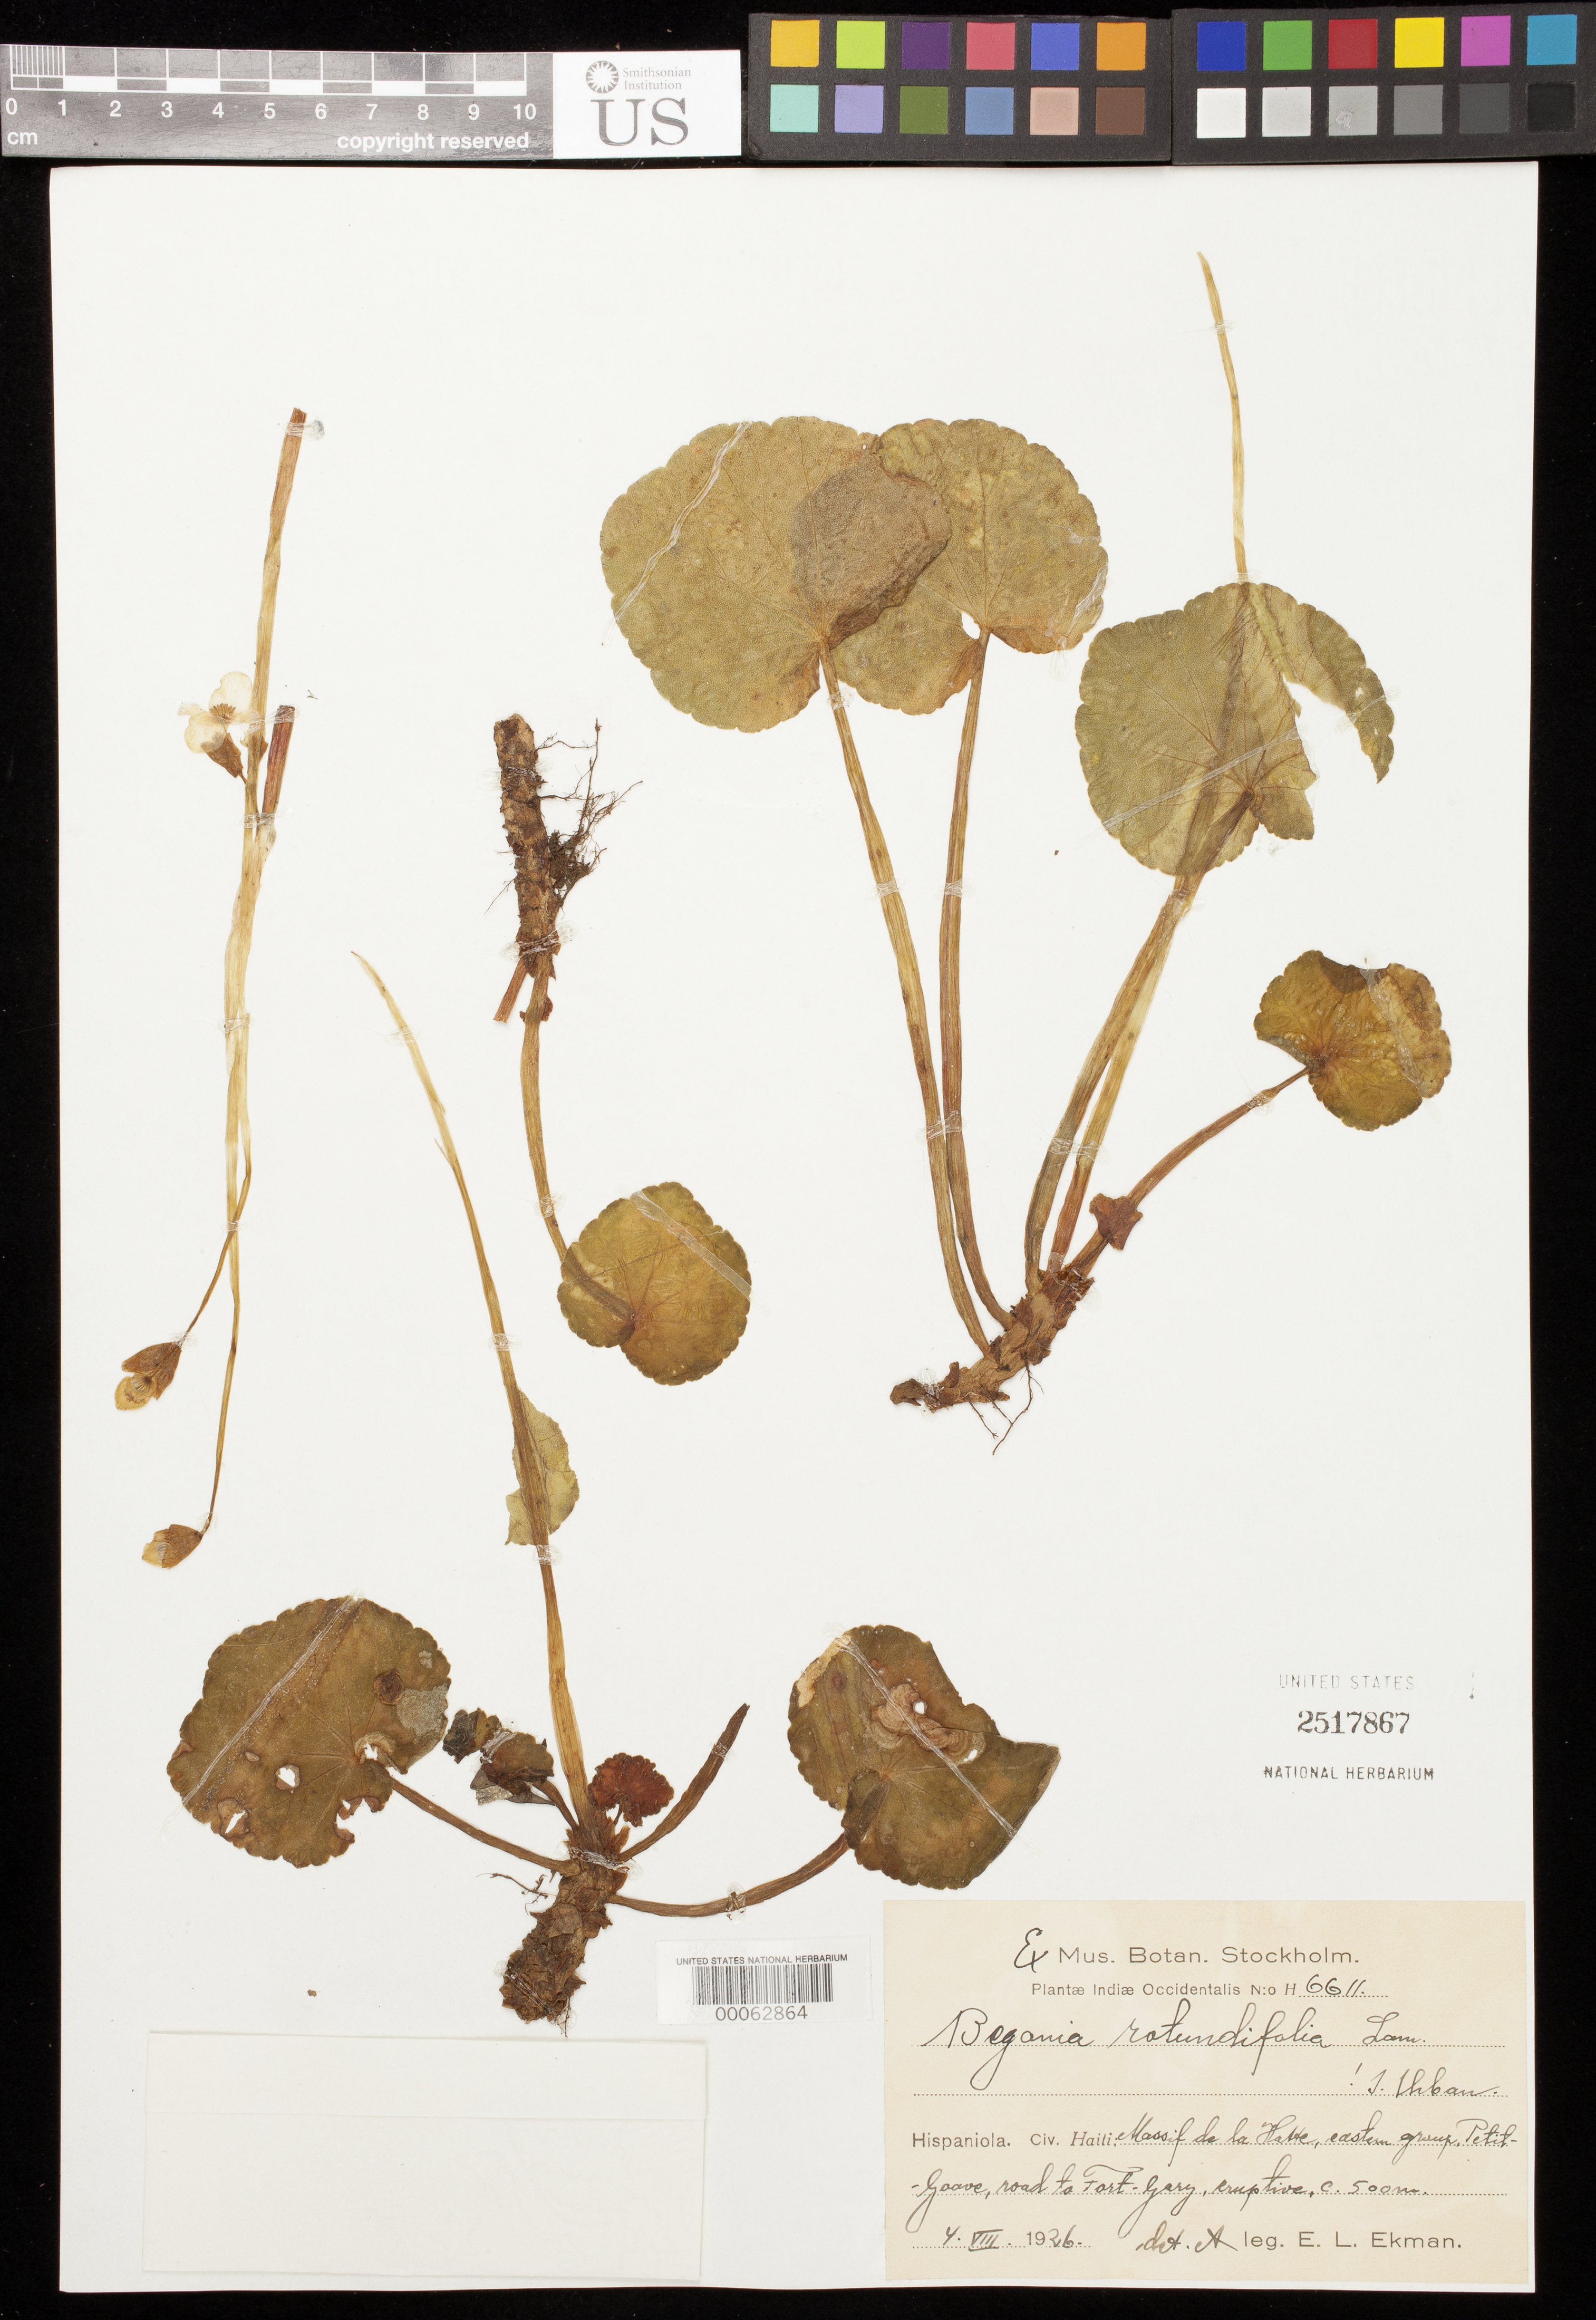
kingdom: Plantae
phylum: Tracheophyta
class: Magnoliopsida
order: Cucurbitales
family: Begoniaceae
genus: Begonia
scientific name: Begonia rotundifolia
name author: Lam.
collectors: E. L. Ekman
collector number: H6611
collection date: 1926-08-04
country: Haiti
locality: Indiæ Occidentalis. Hispaniola. Massif de la Hatte [interpreted], eastern group, Petit-Groove, road to Fort-Gary.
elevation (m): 500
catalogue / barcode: US 2517867